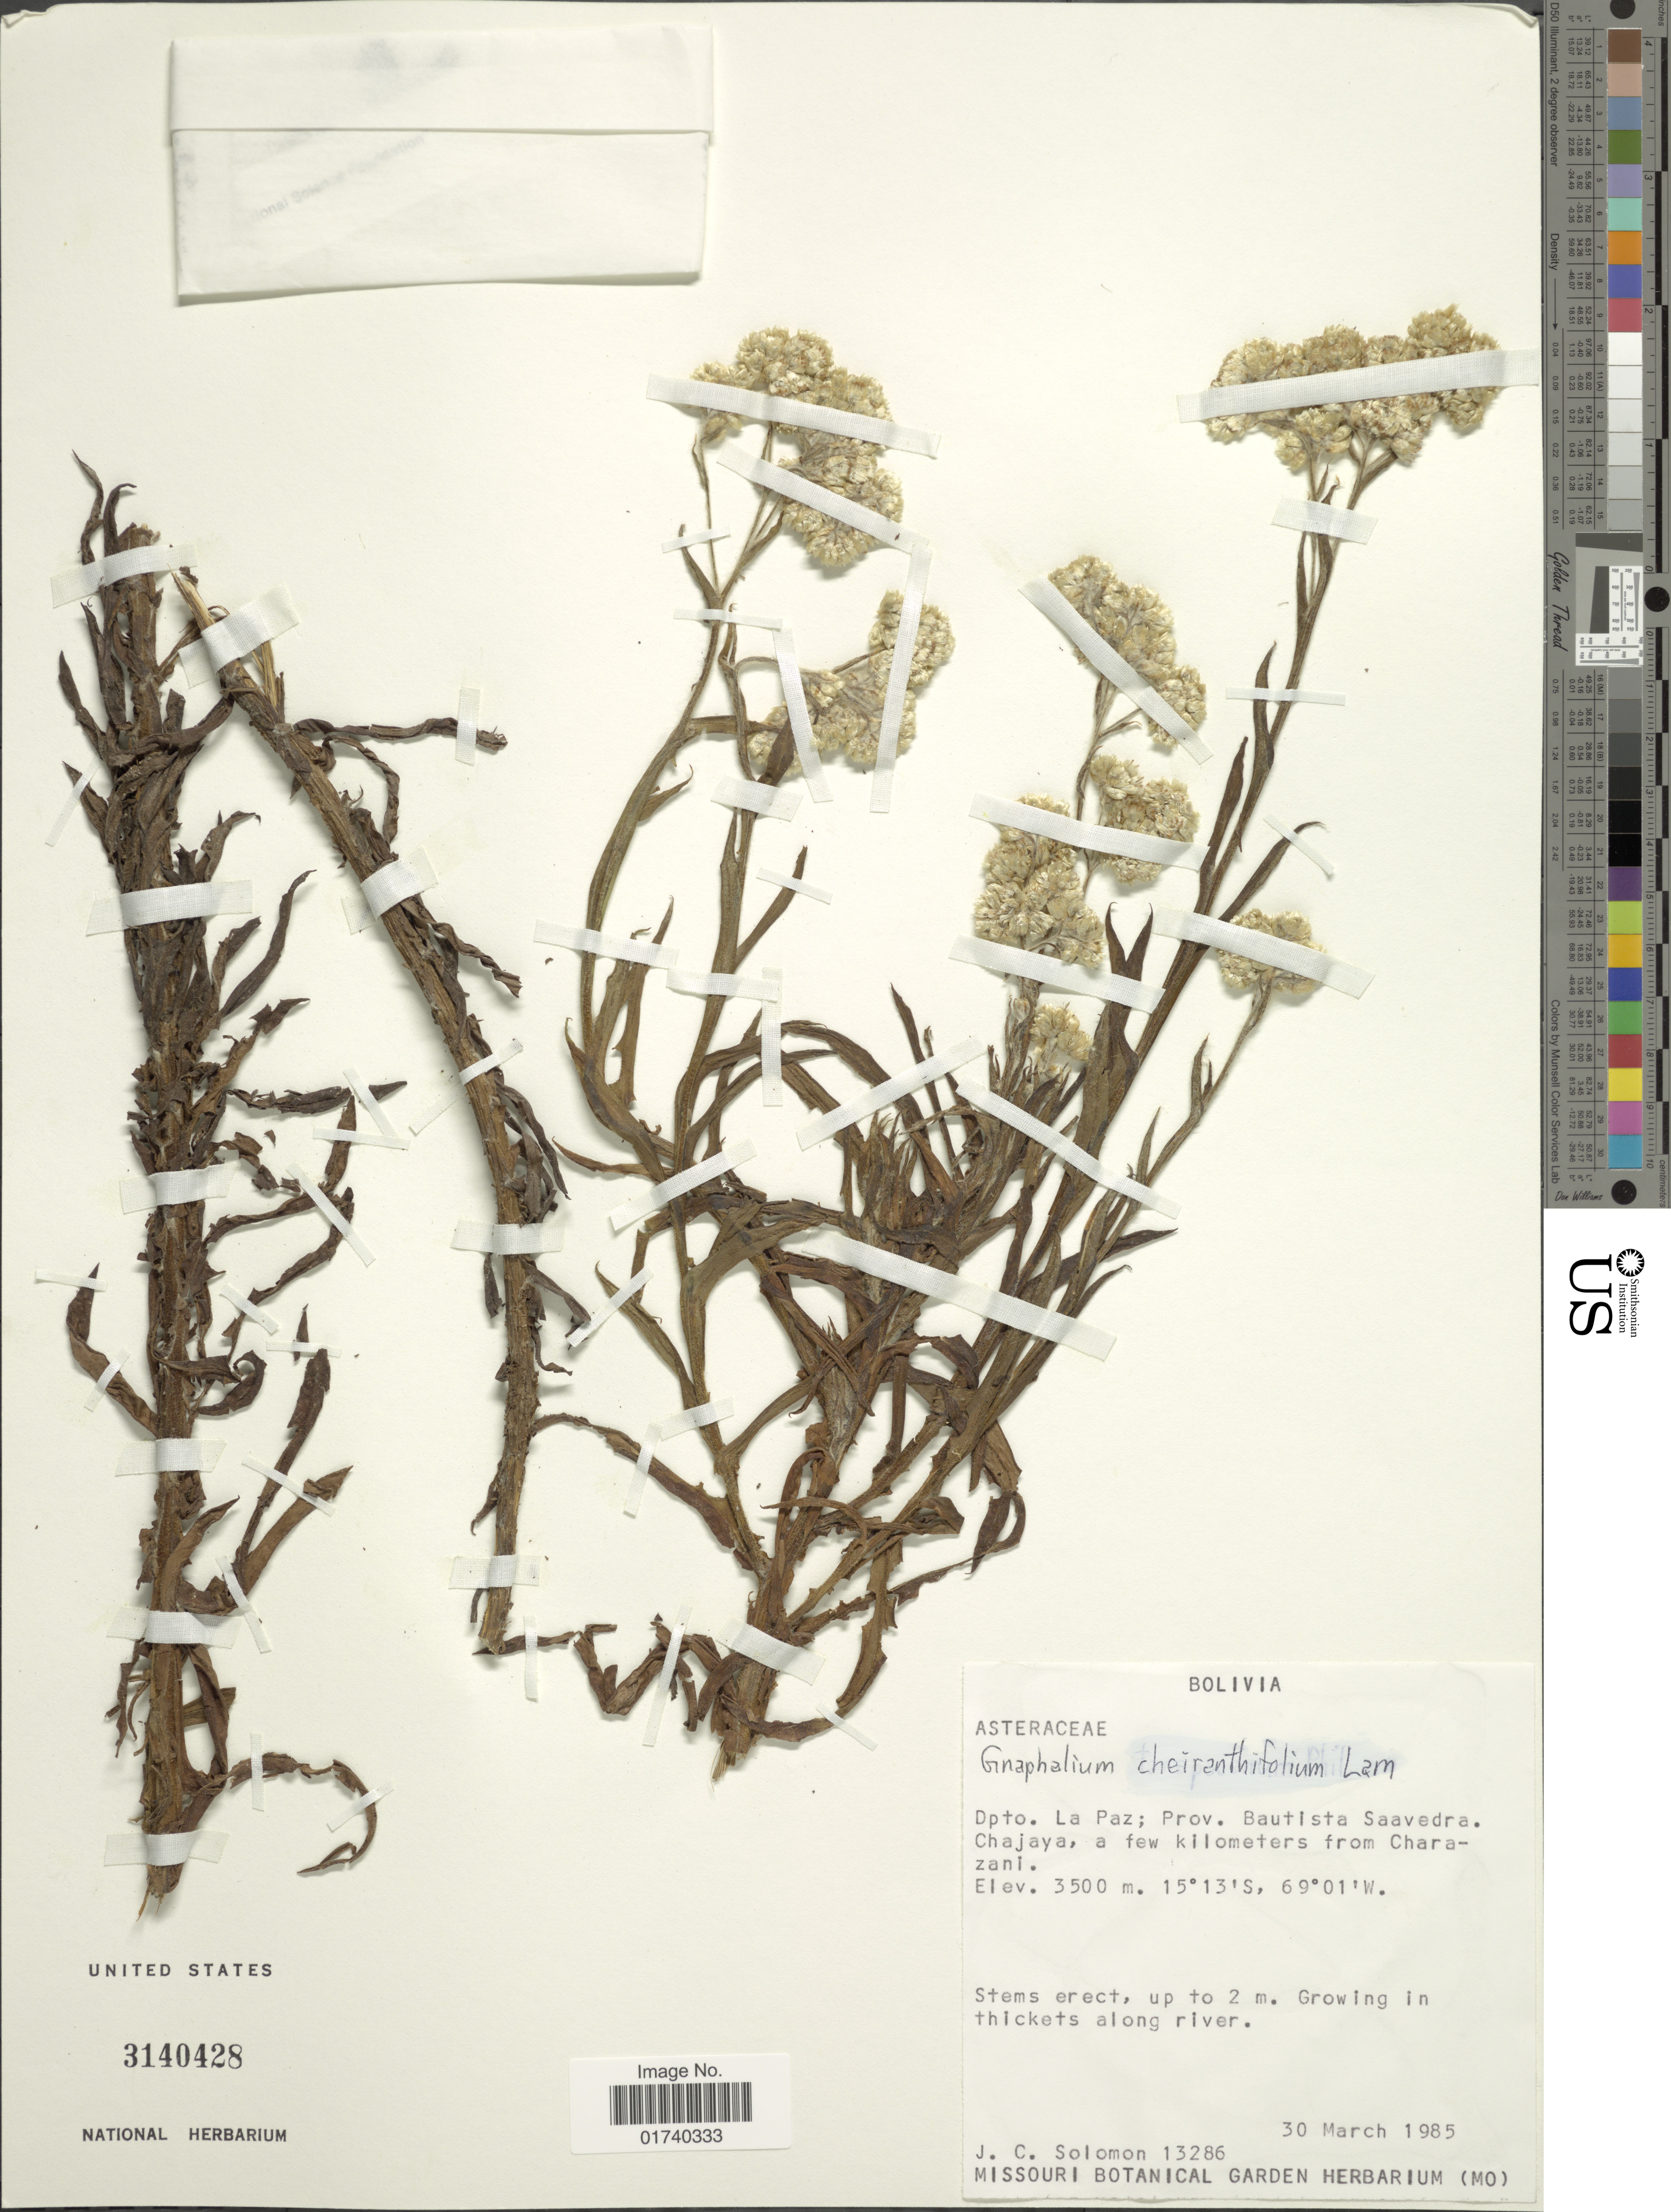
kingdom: Plantae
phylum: Tracheophyta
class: Magnoliopsida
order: Asterales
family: Asteraceae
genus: Pseudognaphalium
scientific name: Pseudognaphalium cheiranthifolium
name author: (Lam.) Hilliard & B.L. Burtt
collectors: J. C. Solomon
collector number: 13286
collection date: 1985-03-30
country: Bolivia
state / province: La Paz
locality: Depto. La Paz. Prov Bautista Saavedra, Chajaya, a few Hilometers from Charazani.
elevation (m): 3500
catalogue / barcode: US 3140428